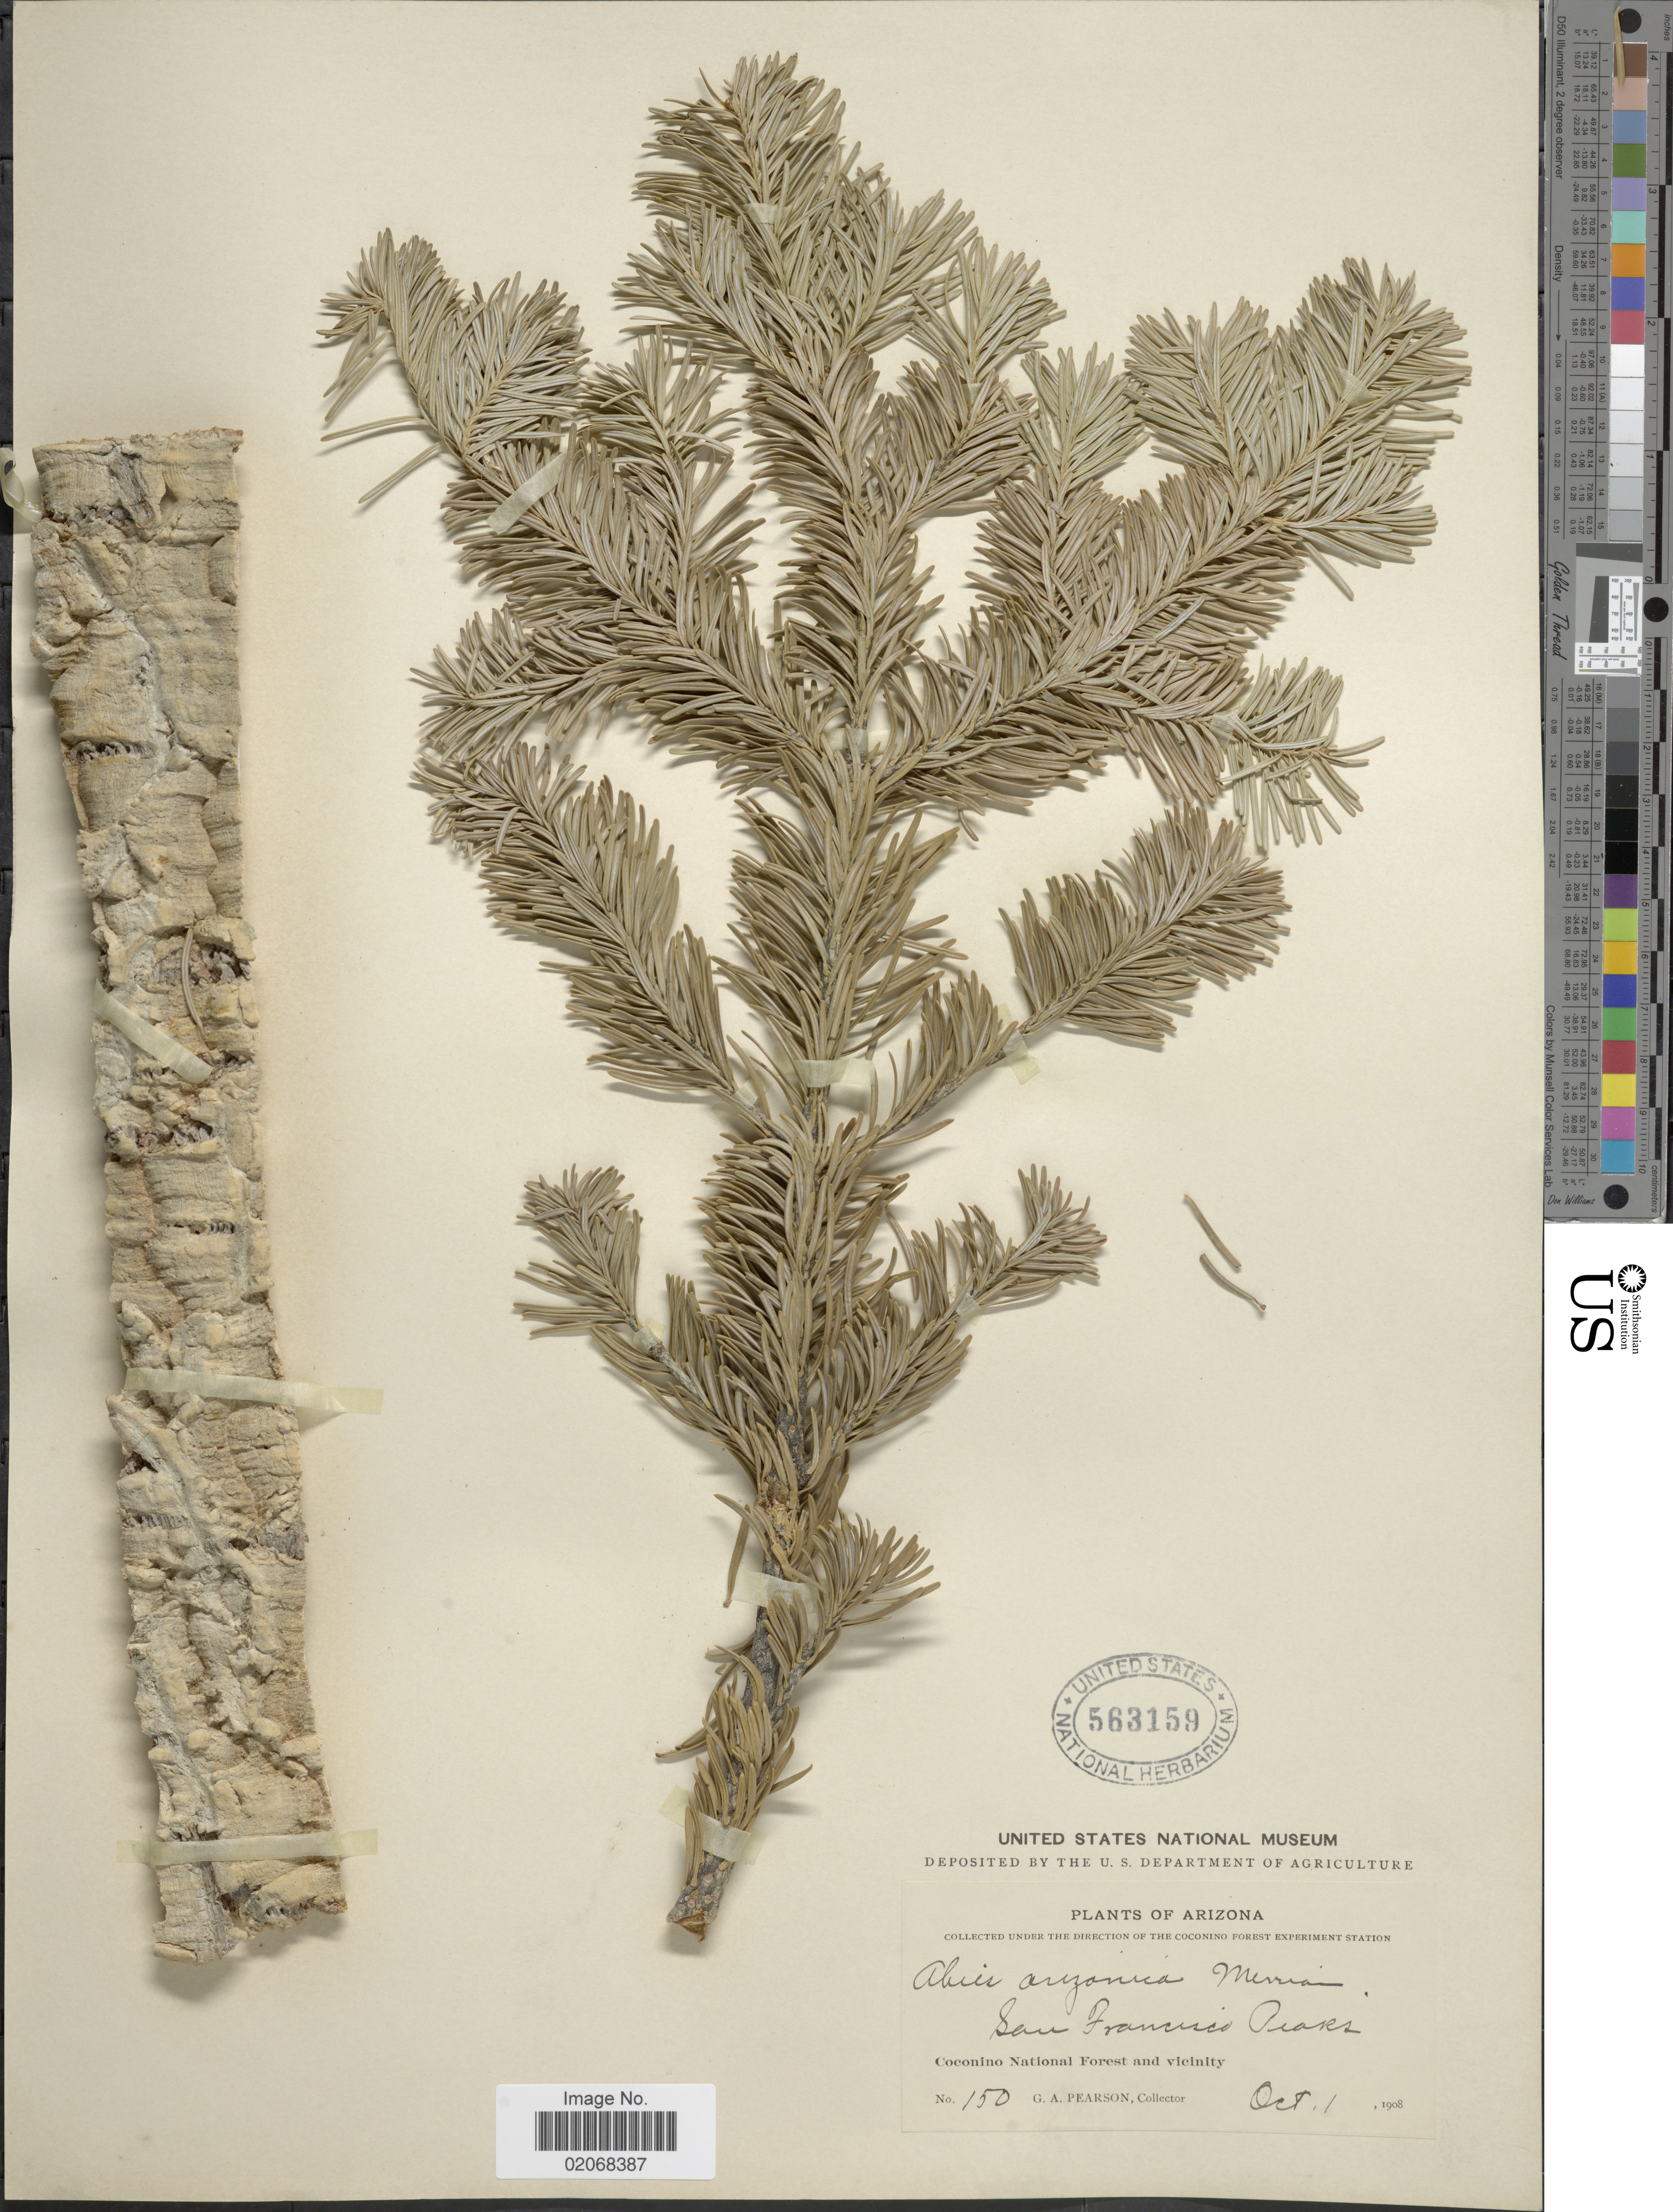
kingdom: Plantae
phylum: Tracheophyta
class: Pinopsida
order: Pinales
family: Pinaceae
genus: Abies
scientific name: Abies lasiocarpa var. arizonica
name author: (Merriam) Lemmon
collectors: G. Pearson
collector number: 150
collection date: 1908-10-01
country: United States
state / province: Arizona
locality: San Francsico Peaks, Coconino National Forest and vicinity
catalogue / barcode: US 563159